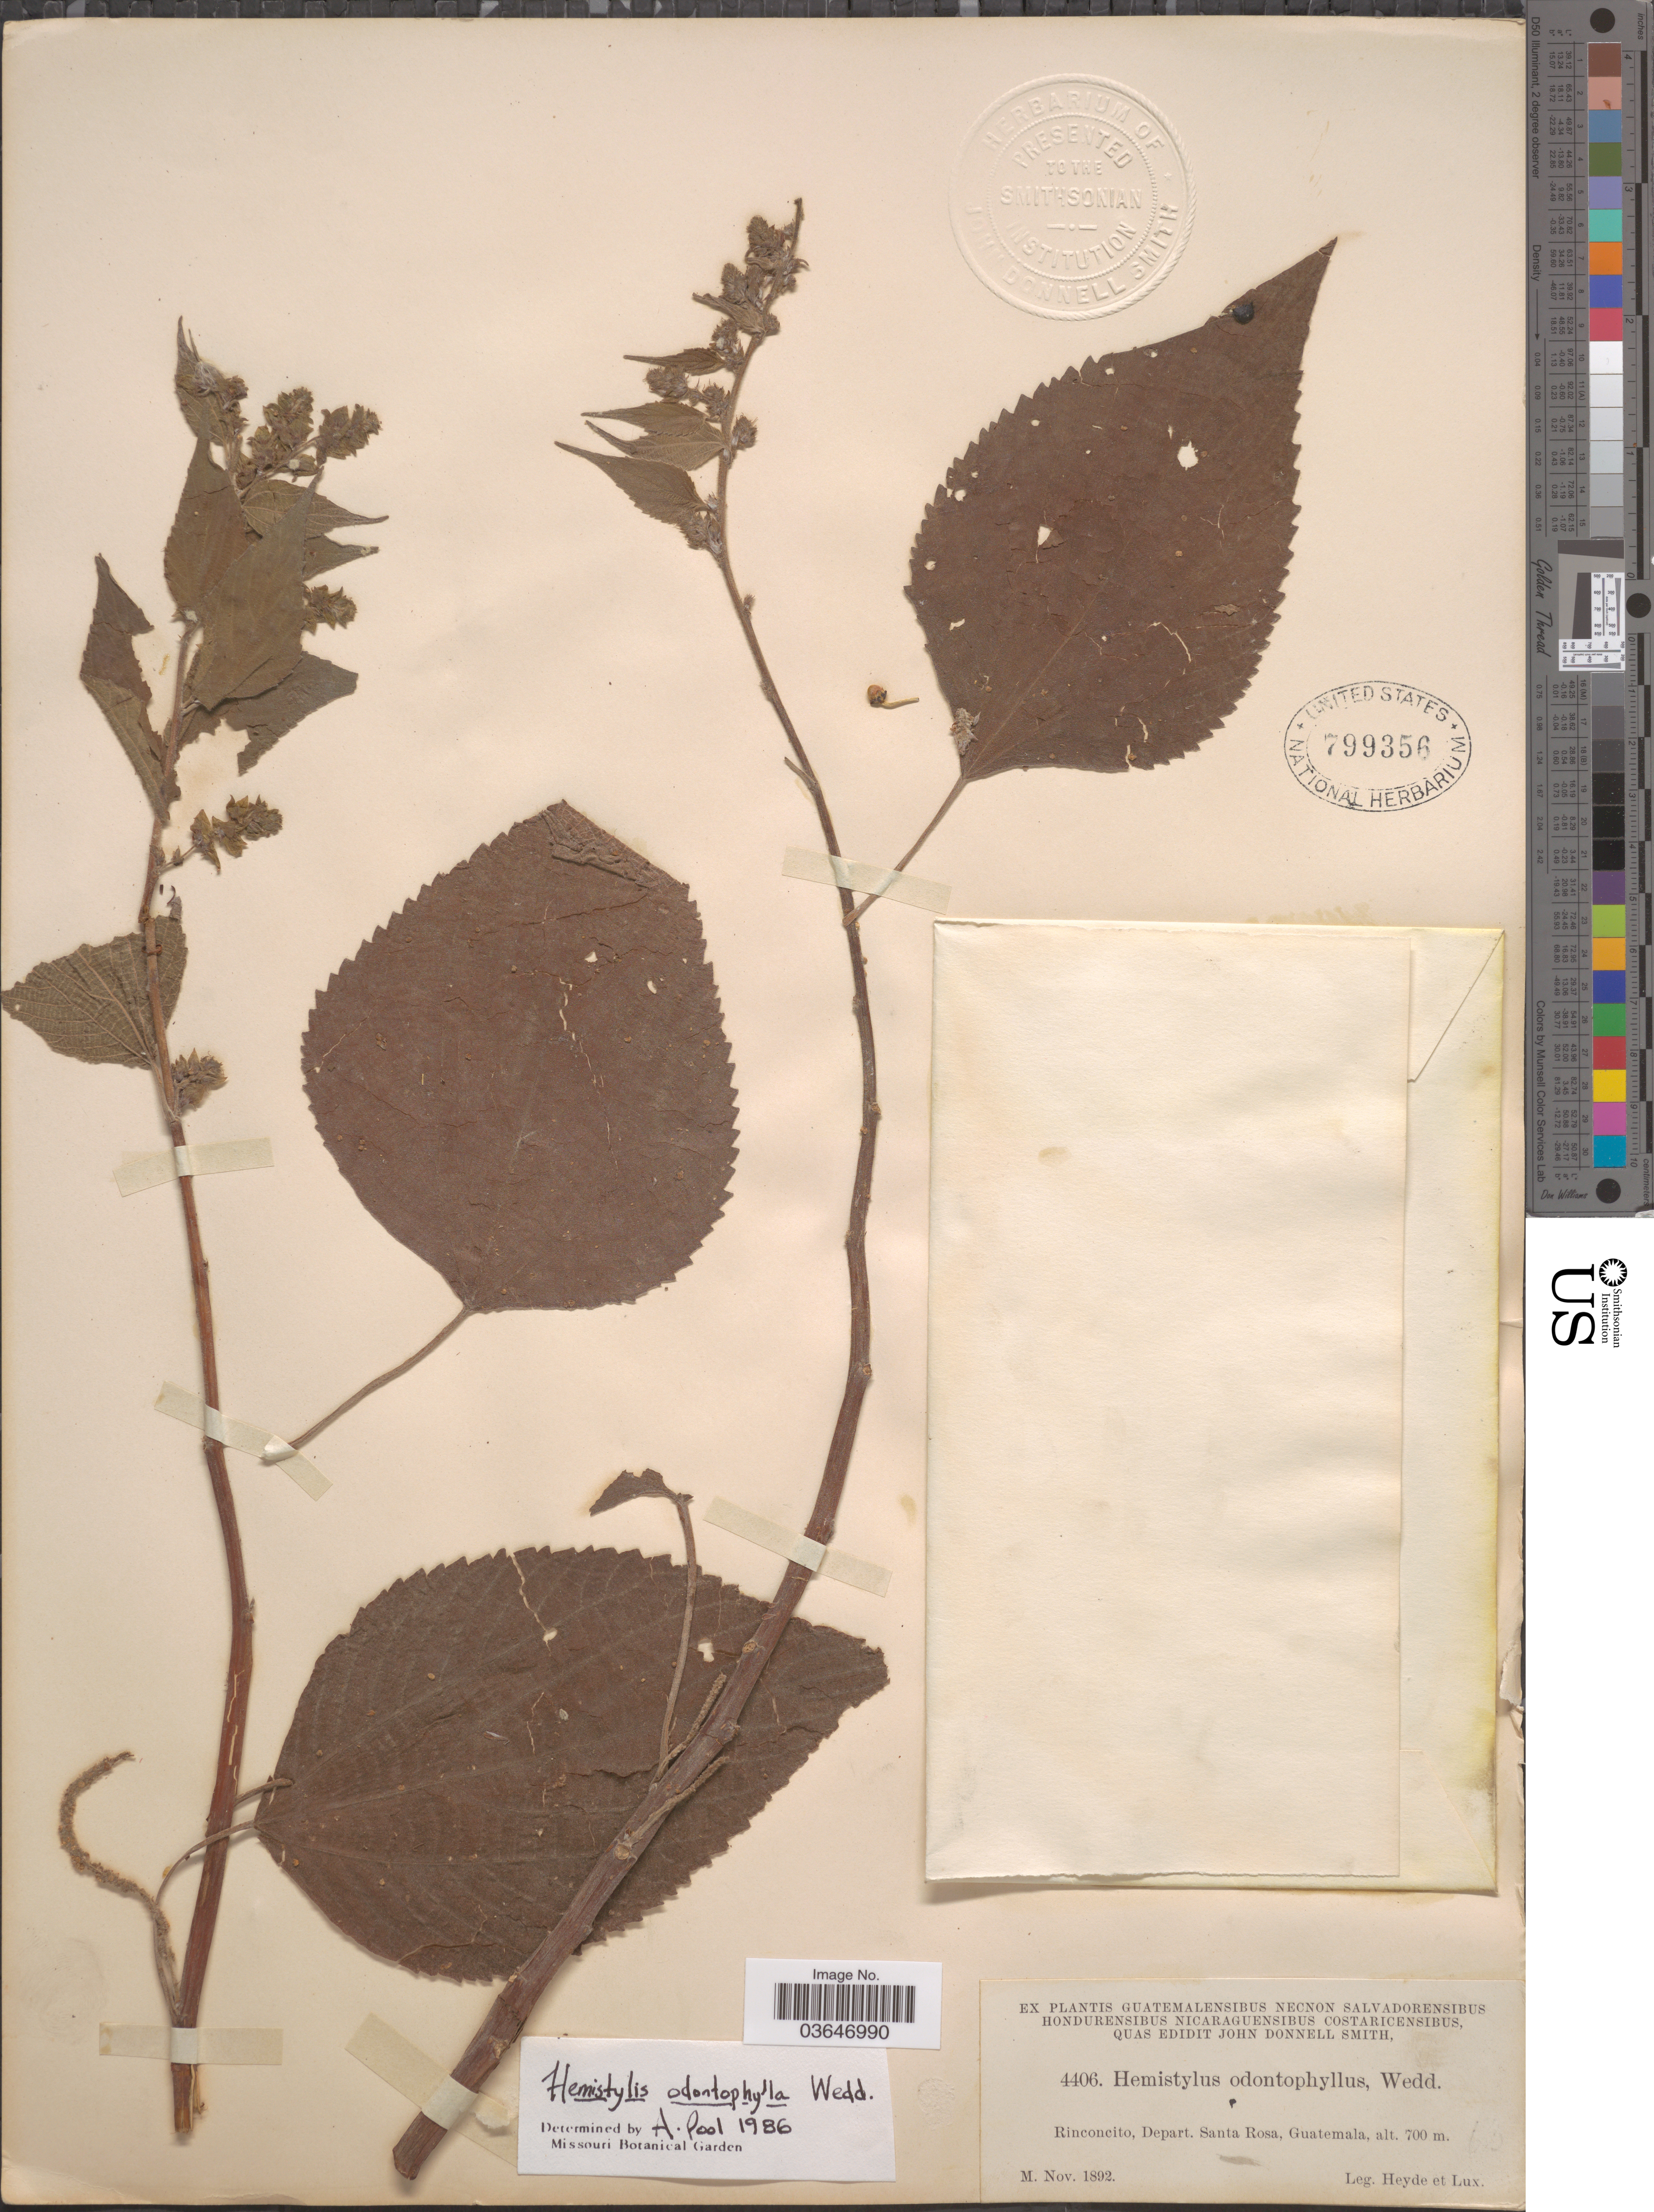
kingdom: Plantae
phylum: Tracheophyta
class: Magnoliopsida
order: Rosales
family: Urticaceae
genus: Hemistylus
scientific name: Hemistylus odontophylla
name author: Wedd. in DC.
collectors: Heyde & Lux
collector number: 4406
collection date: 1892-11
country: Guatemala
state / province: Santa Rosa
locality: Rinconcito, Depart. Santa Rosa.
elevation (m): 700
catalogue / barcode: US 799356